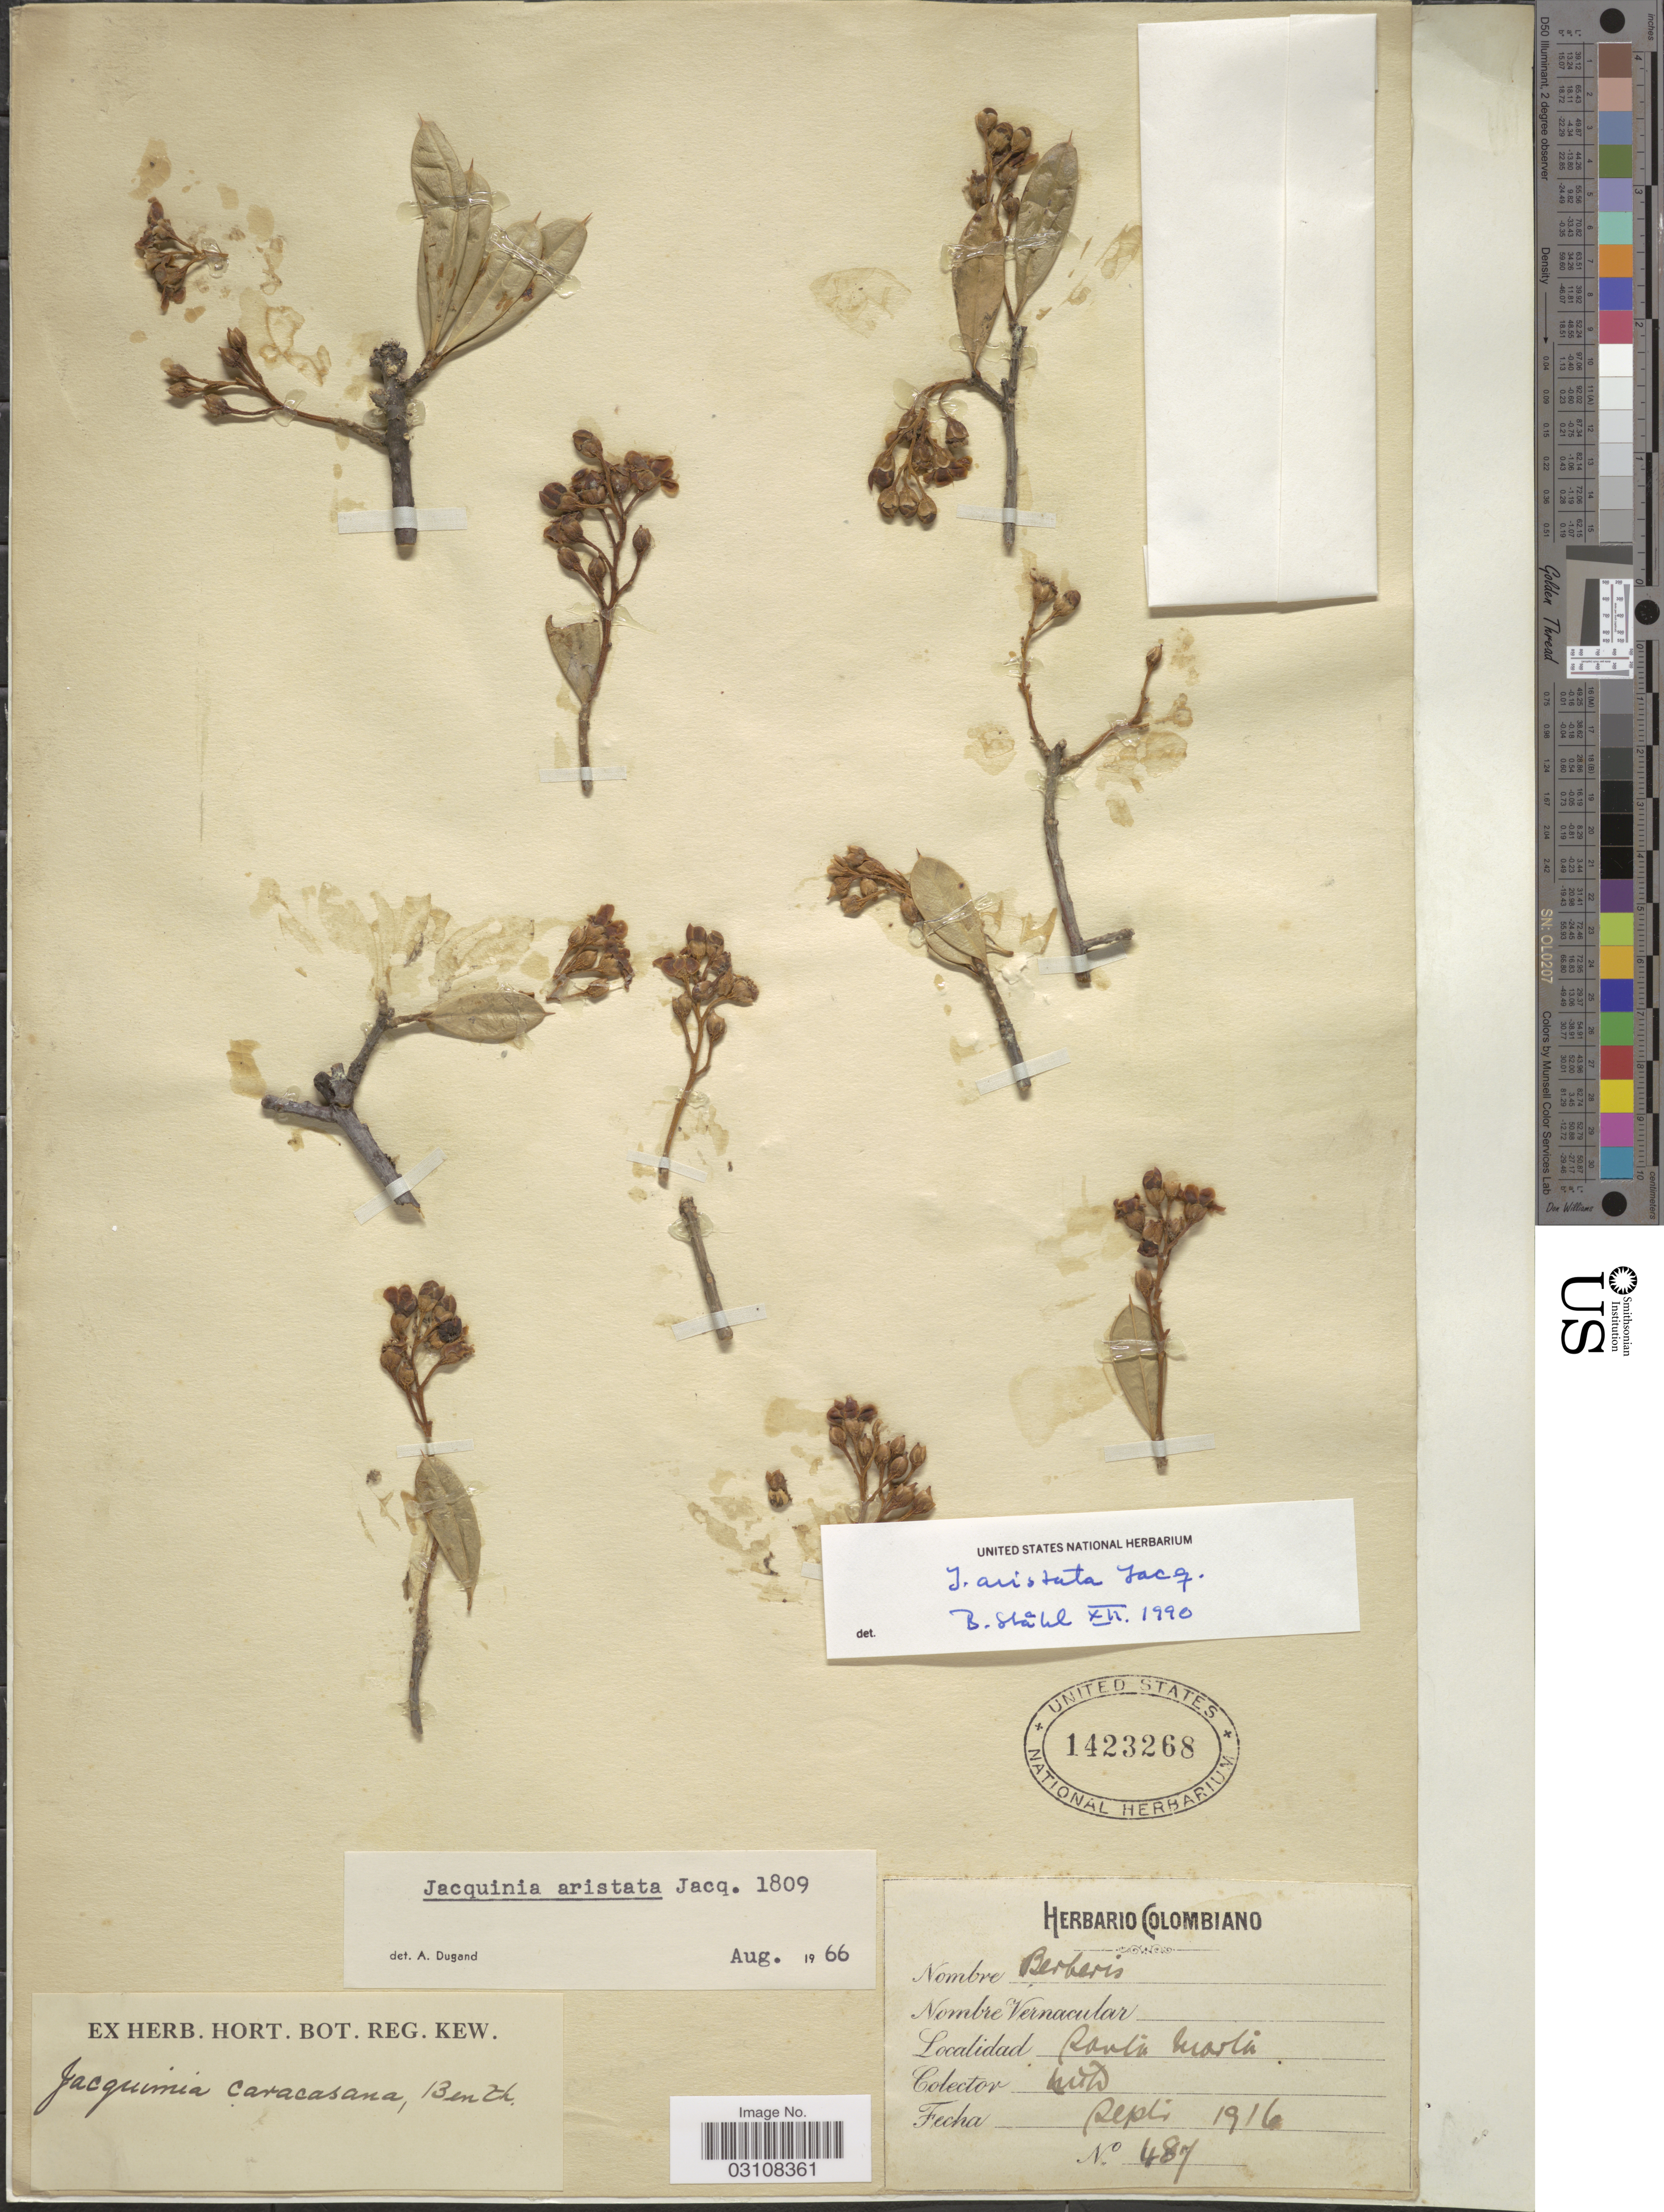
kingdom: Plantae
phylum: Tracheophyta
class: Magnoliopsida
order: Ericales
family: Primulaceae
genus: Bonellia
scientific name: Bonellia frutescens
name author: (Mill.) B. Ståhl & Källersjö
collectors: M. T. Dawe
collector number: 487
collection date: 1916-09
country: Colombia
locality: Santa Marta.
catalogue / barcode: US 1423268